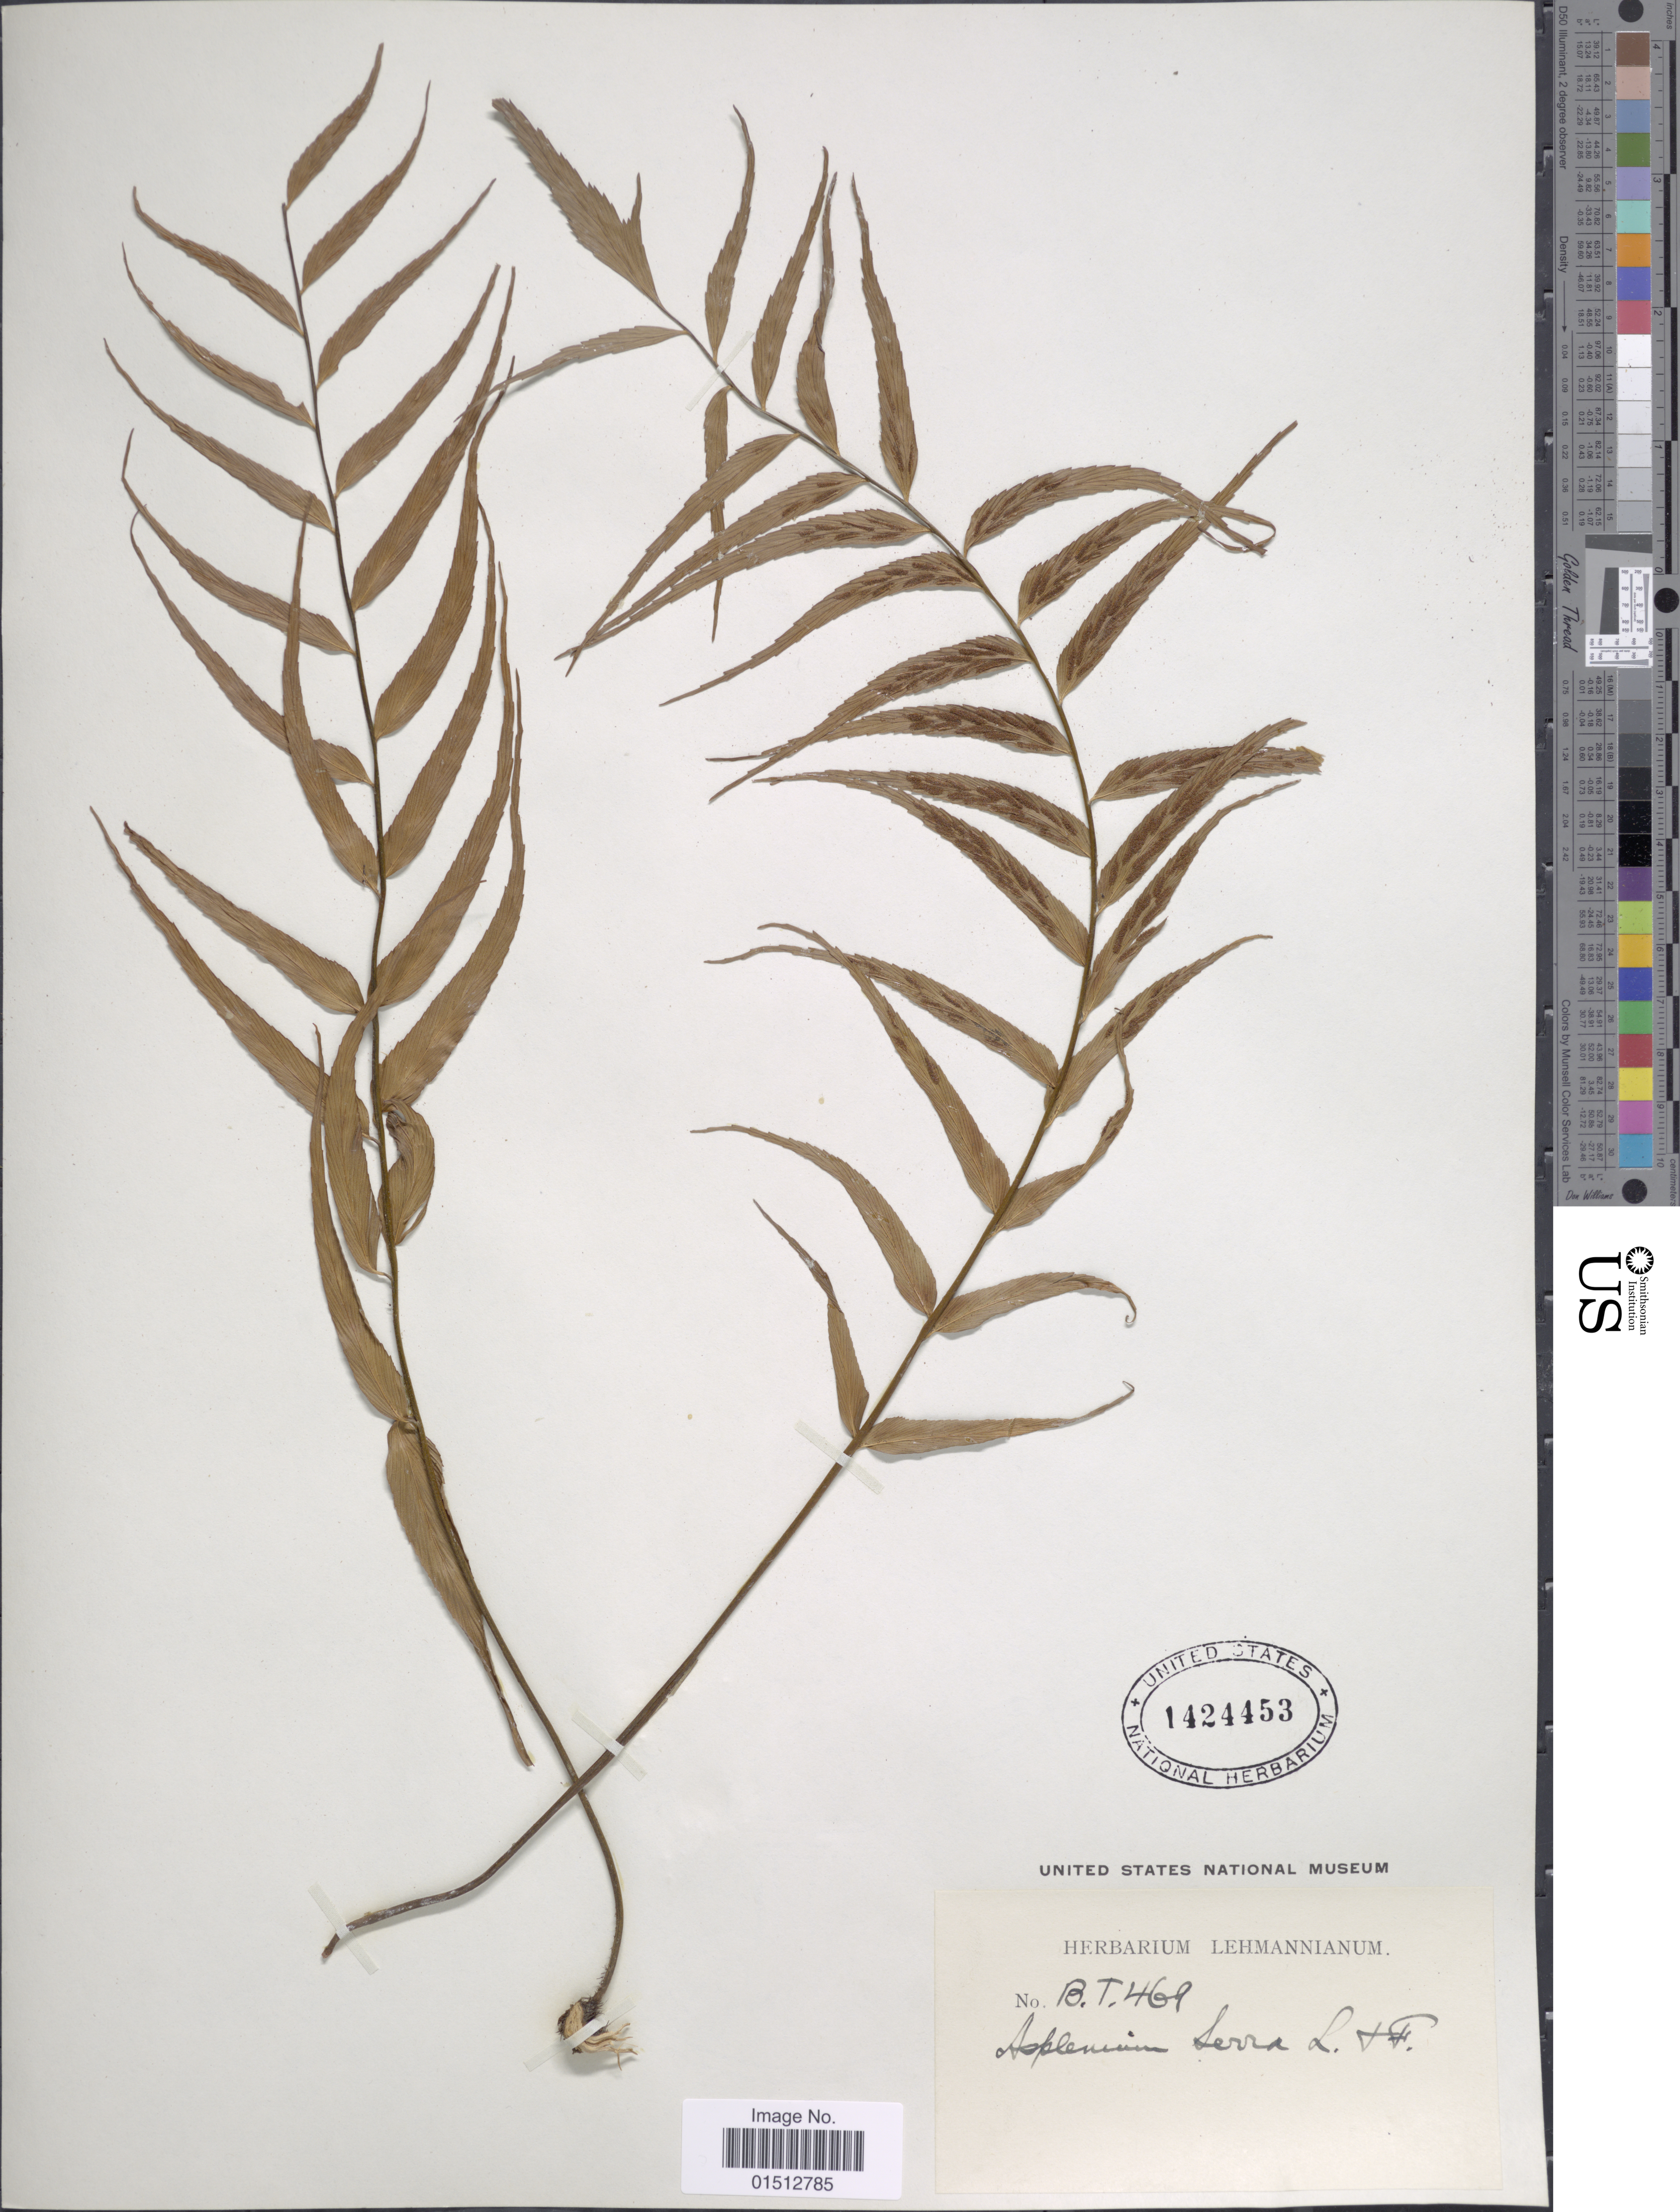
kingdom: Plantae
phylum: Tracheophyta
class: Polypodiopsida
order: Polypodiales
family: Aspleniaceae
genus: Asplenium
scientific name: Asplenium serra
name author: Langsd. & Fisch.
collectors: ex herb. Lehmannianum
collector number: BT469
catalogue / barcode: US 1424453